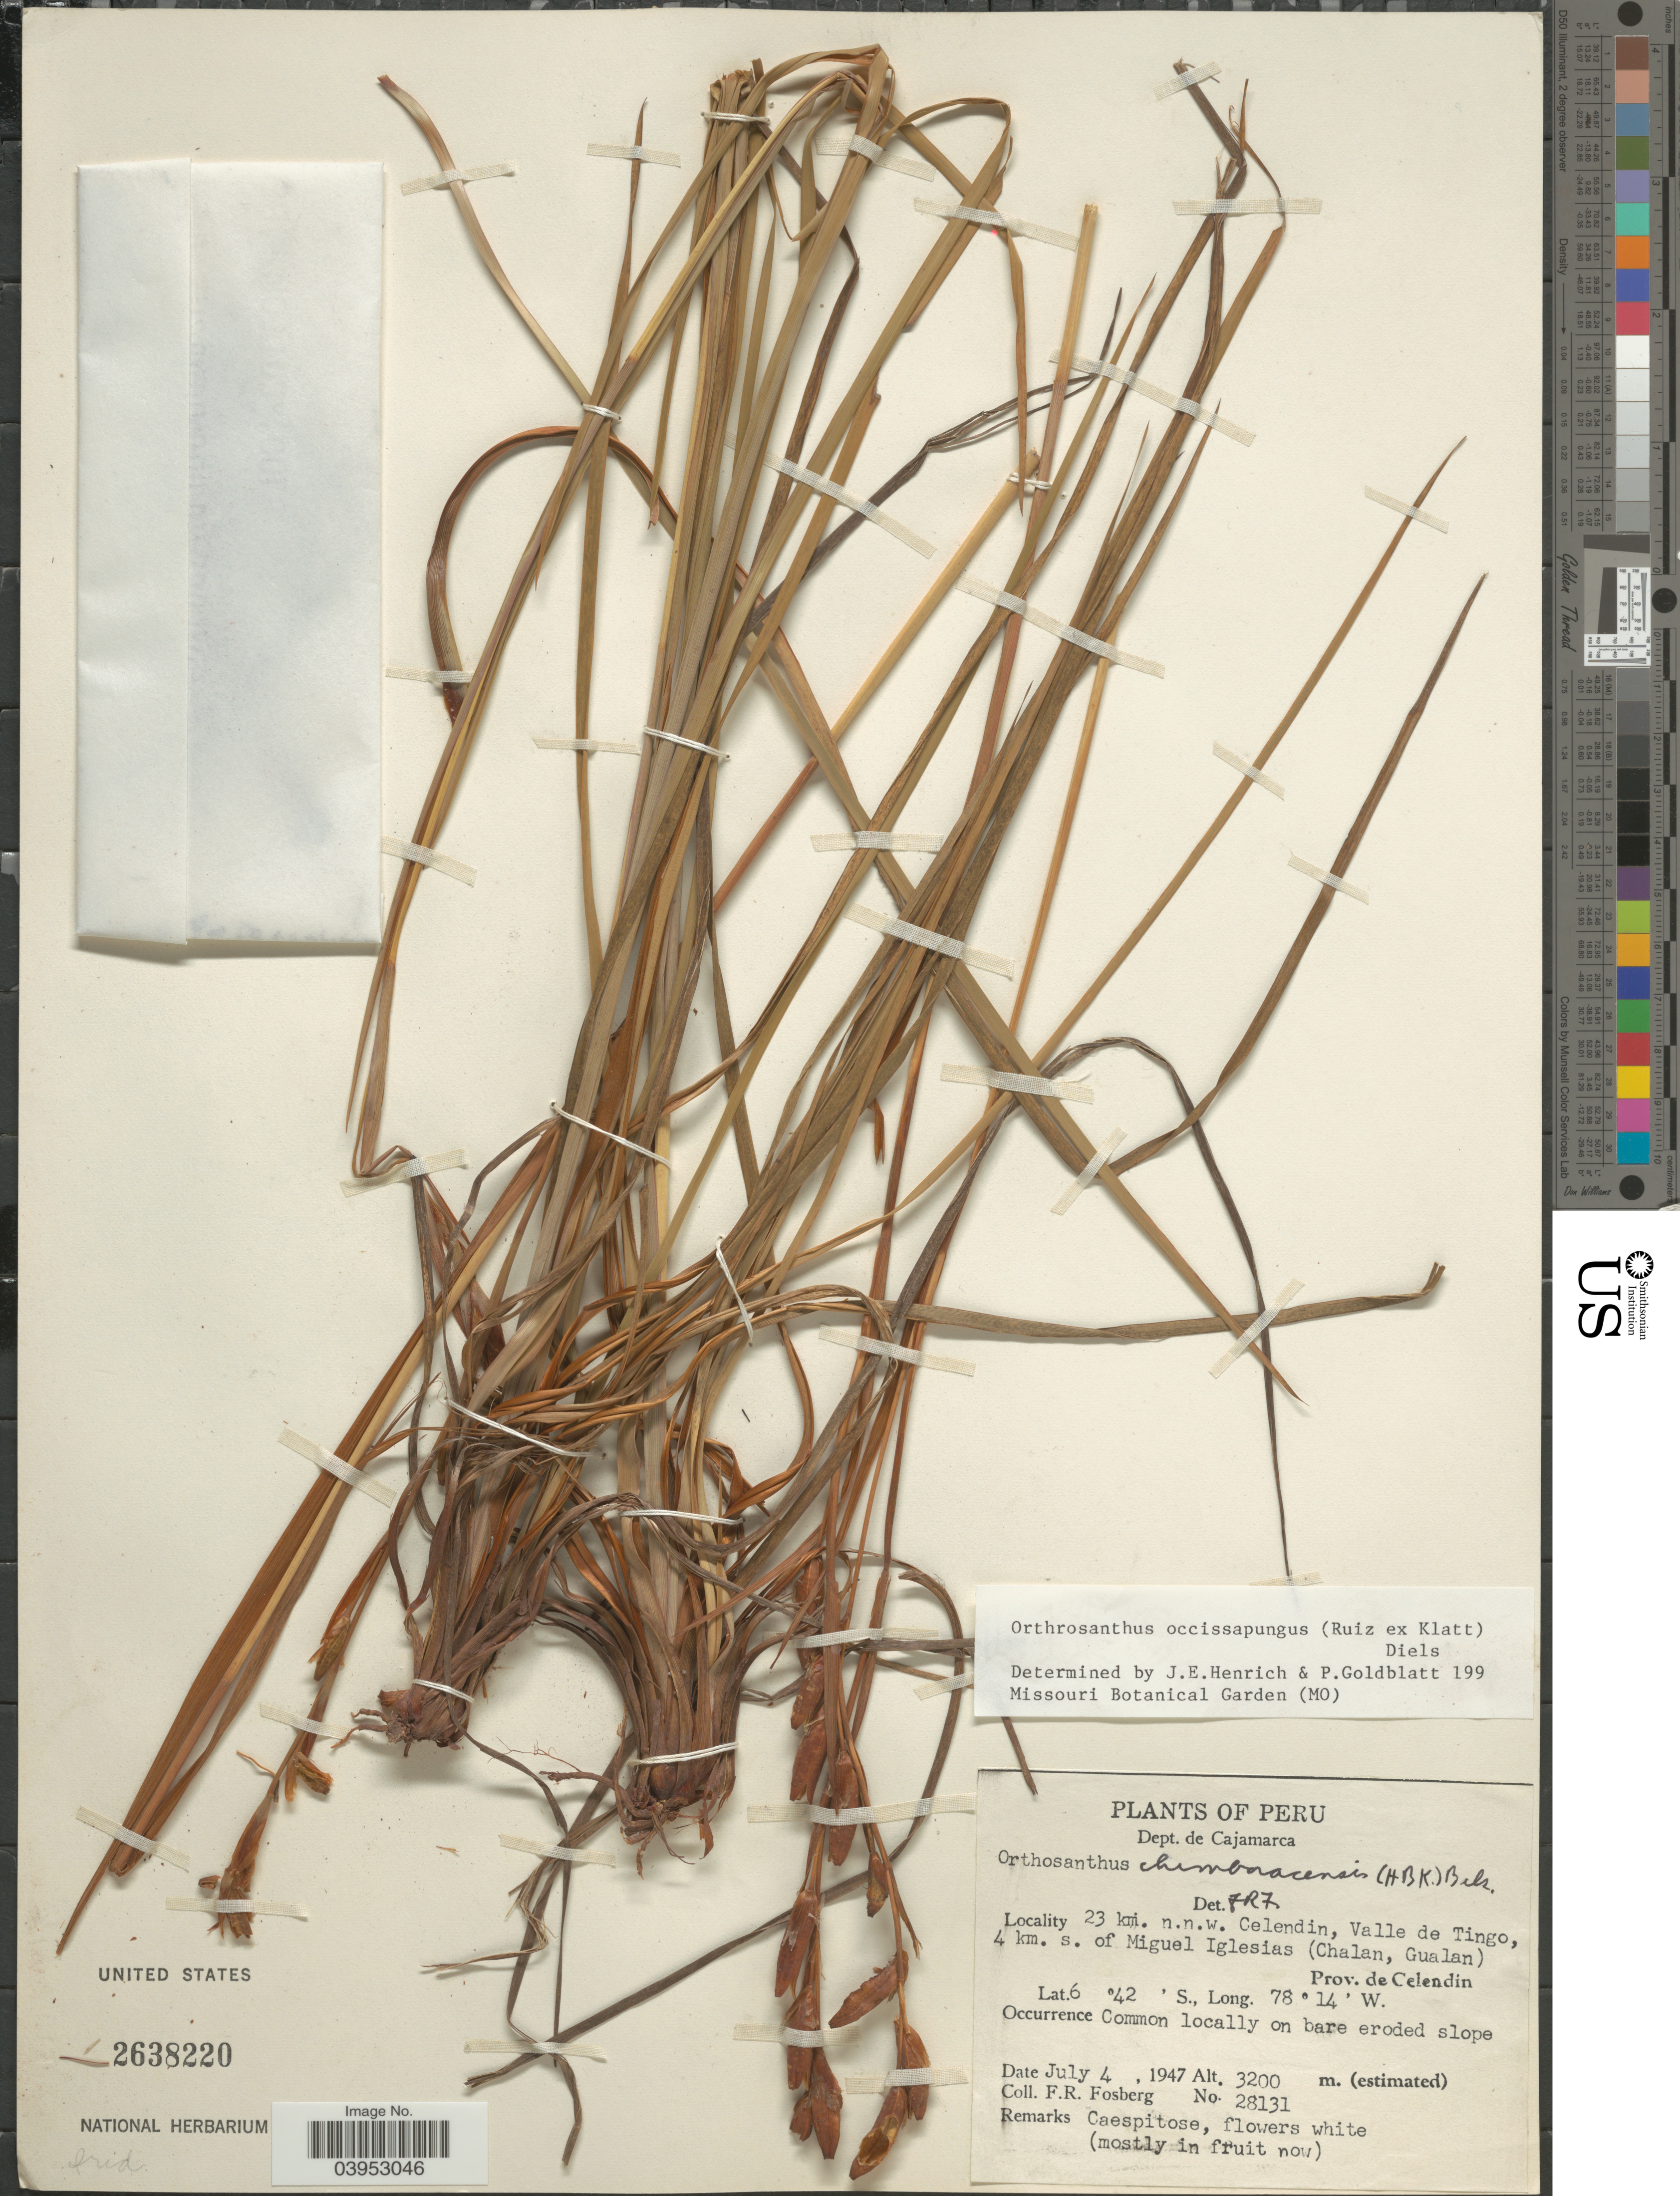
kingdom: Plantae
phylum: Tracheophyta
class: Liliopsida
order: Asparagales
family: Iridaceae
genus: Orthrosanthus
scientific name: Orthrosanthus occissapungus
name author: (Ruiz ex Klatt) Diels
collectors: F. R. Fosberg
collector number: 28131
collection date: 1947-07-04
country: Peru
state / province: Cajamarca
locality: Dept. de Cajamarca. 23 km. n.n.w. Celendin, Valle de Tingo, 4 km. s. of Miguel Iglesias (Chalan, Gualan) Prov. de Celendin. Common locally on bare eroded slope.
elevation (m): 3200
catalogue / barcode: US 2638220